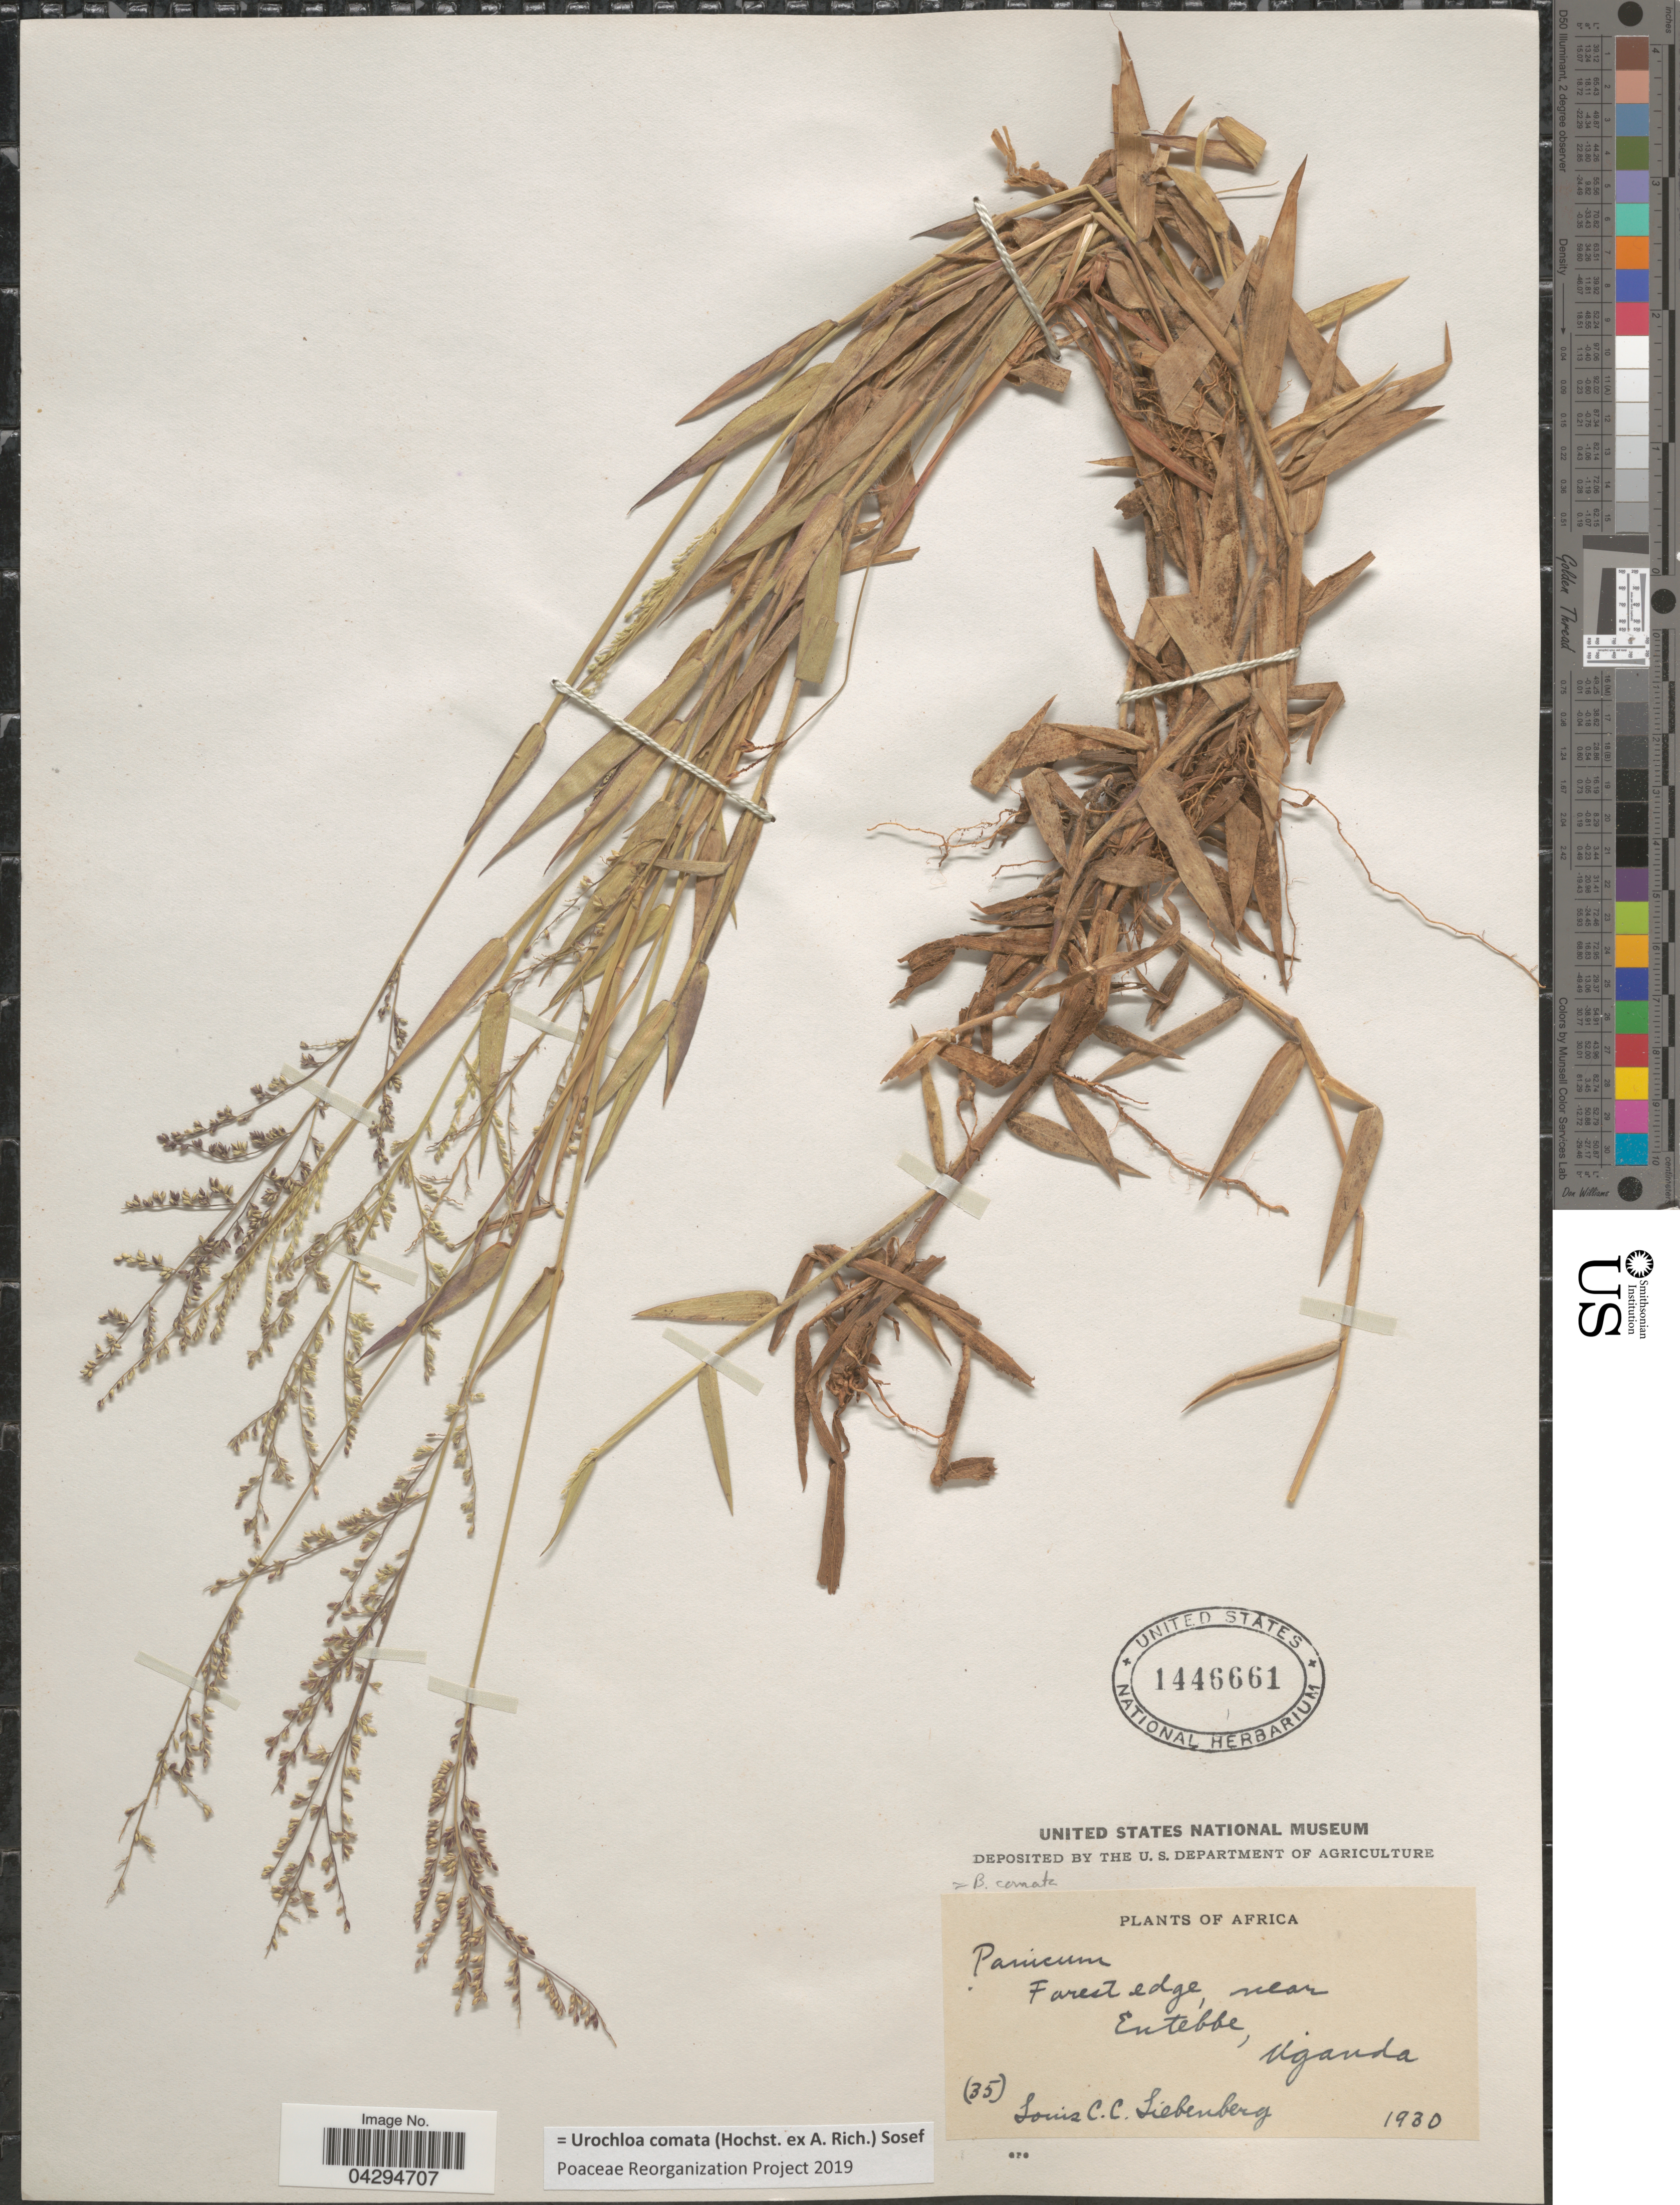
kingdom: Plantae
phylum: Tracheophyta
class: Liliopsida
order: Poales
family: Poaceae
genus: Urochloa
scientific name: Urochloa comata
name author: (Hochst. ex A. Rich.) Sosef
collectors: L. Liebenberg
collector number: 35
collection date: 1930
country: Uganda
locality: Forest edge, near Entebbe.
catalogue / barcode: US 1446661